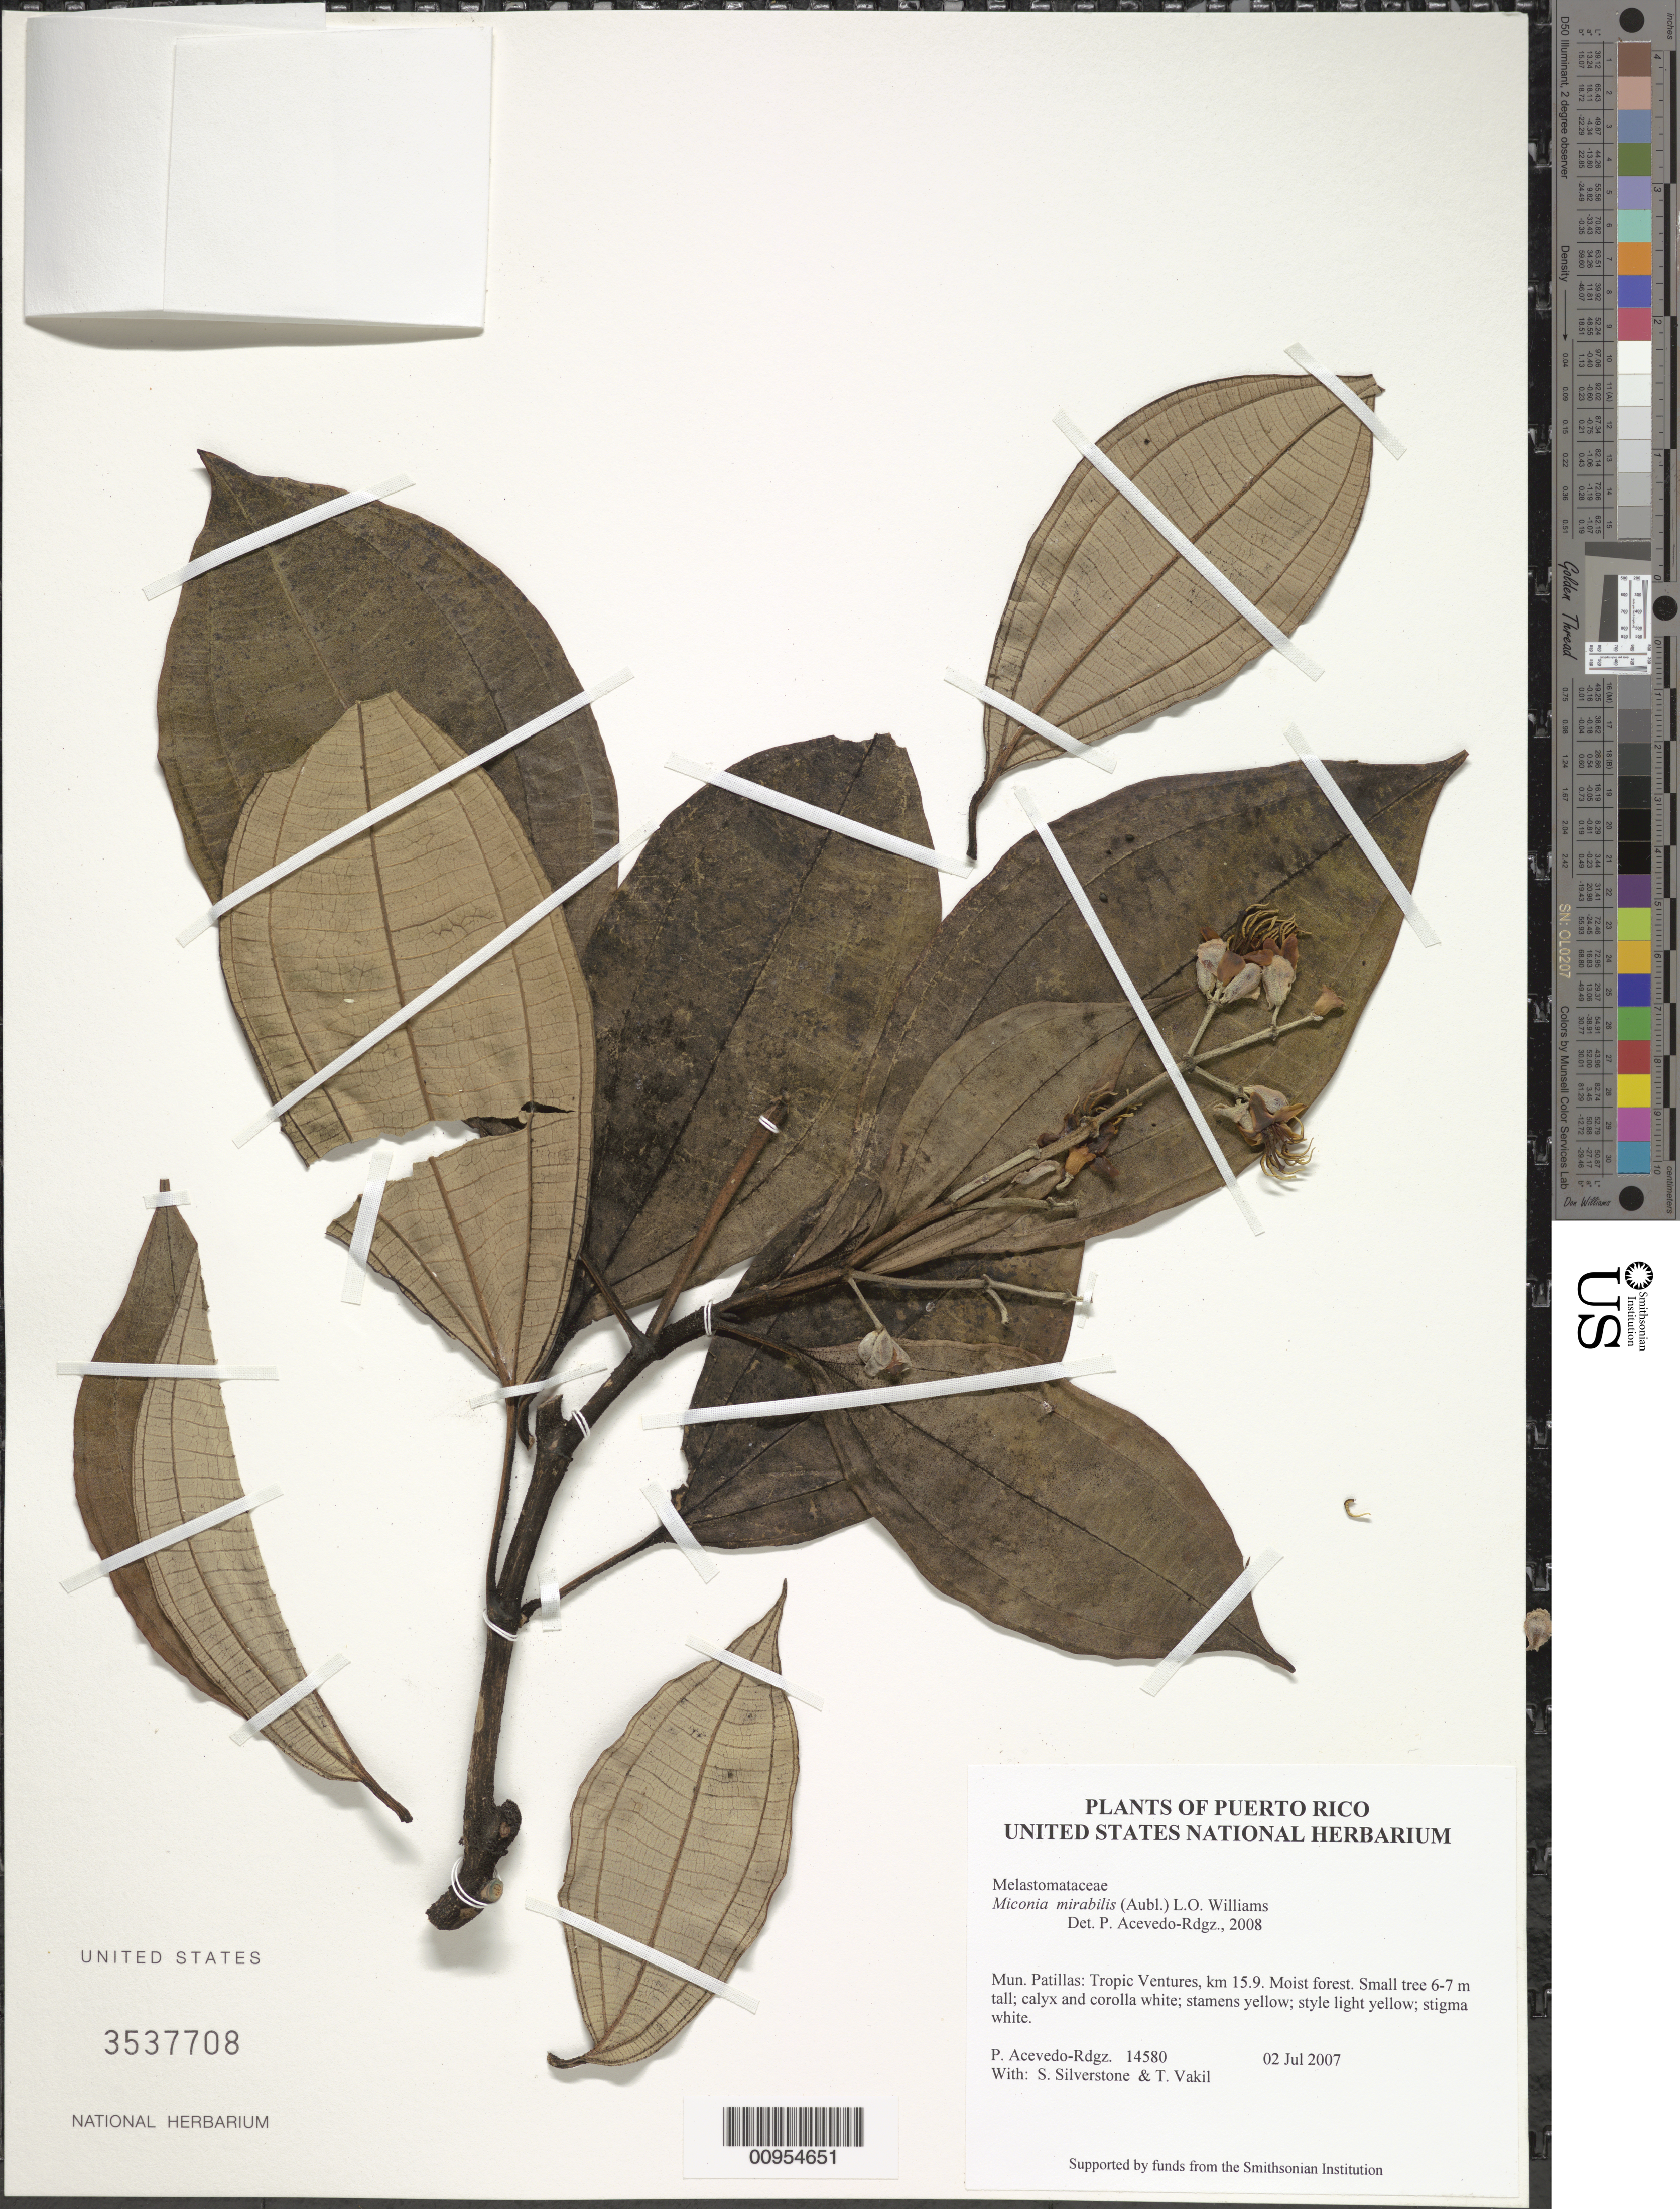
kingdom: Plantae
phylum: Tracheophyta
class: Magnoliopsida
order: Myrtales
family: Melastomataceae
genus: Miconia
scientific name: Miconia mirabilis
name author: (Aubl.) L.O. Williams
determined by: Acevedo-Rodríguez, P., (BOT), Smithsonian Institution - National Museum of Natural History (UNITED STATES)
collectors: P. Acevedo-Rodr., P. A. Silverstone-Sopkin & T. Vakil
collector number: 14580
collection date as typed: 02 Jul 2007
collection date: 2007-07-02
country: Puerto Rico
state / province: Patillas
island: Puerto Rico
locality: Mun. Patillas: Tropic Ventures, km 15.9.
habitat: Moist forest.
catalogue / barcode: US 3537708